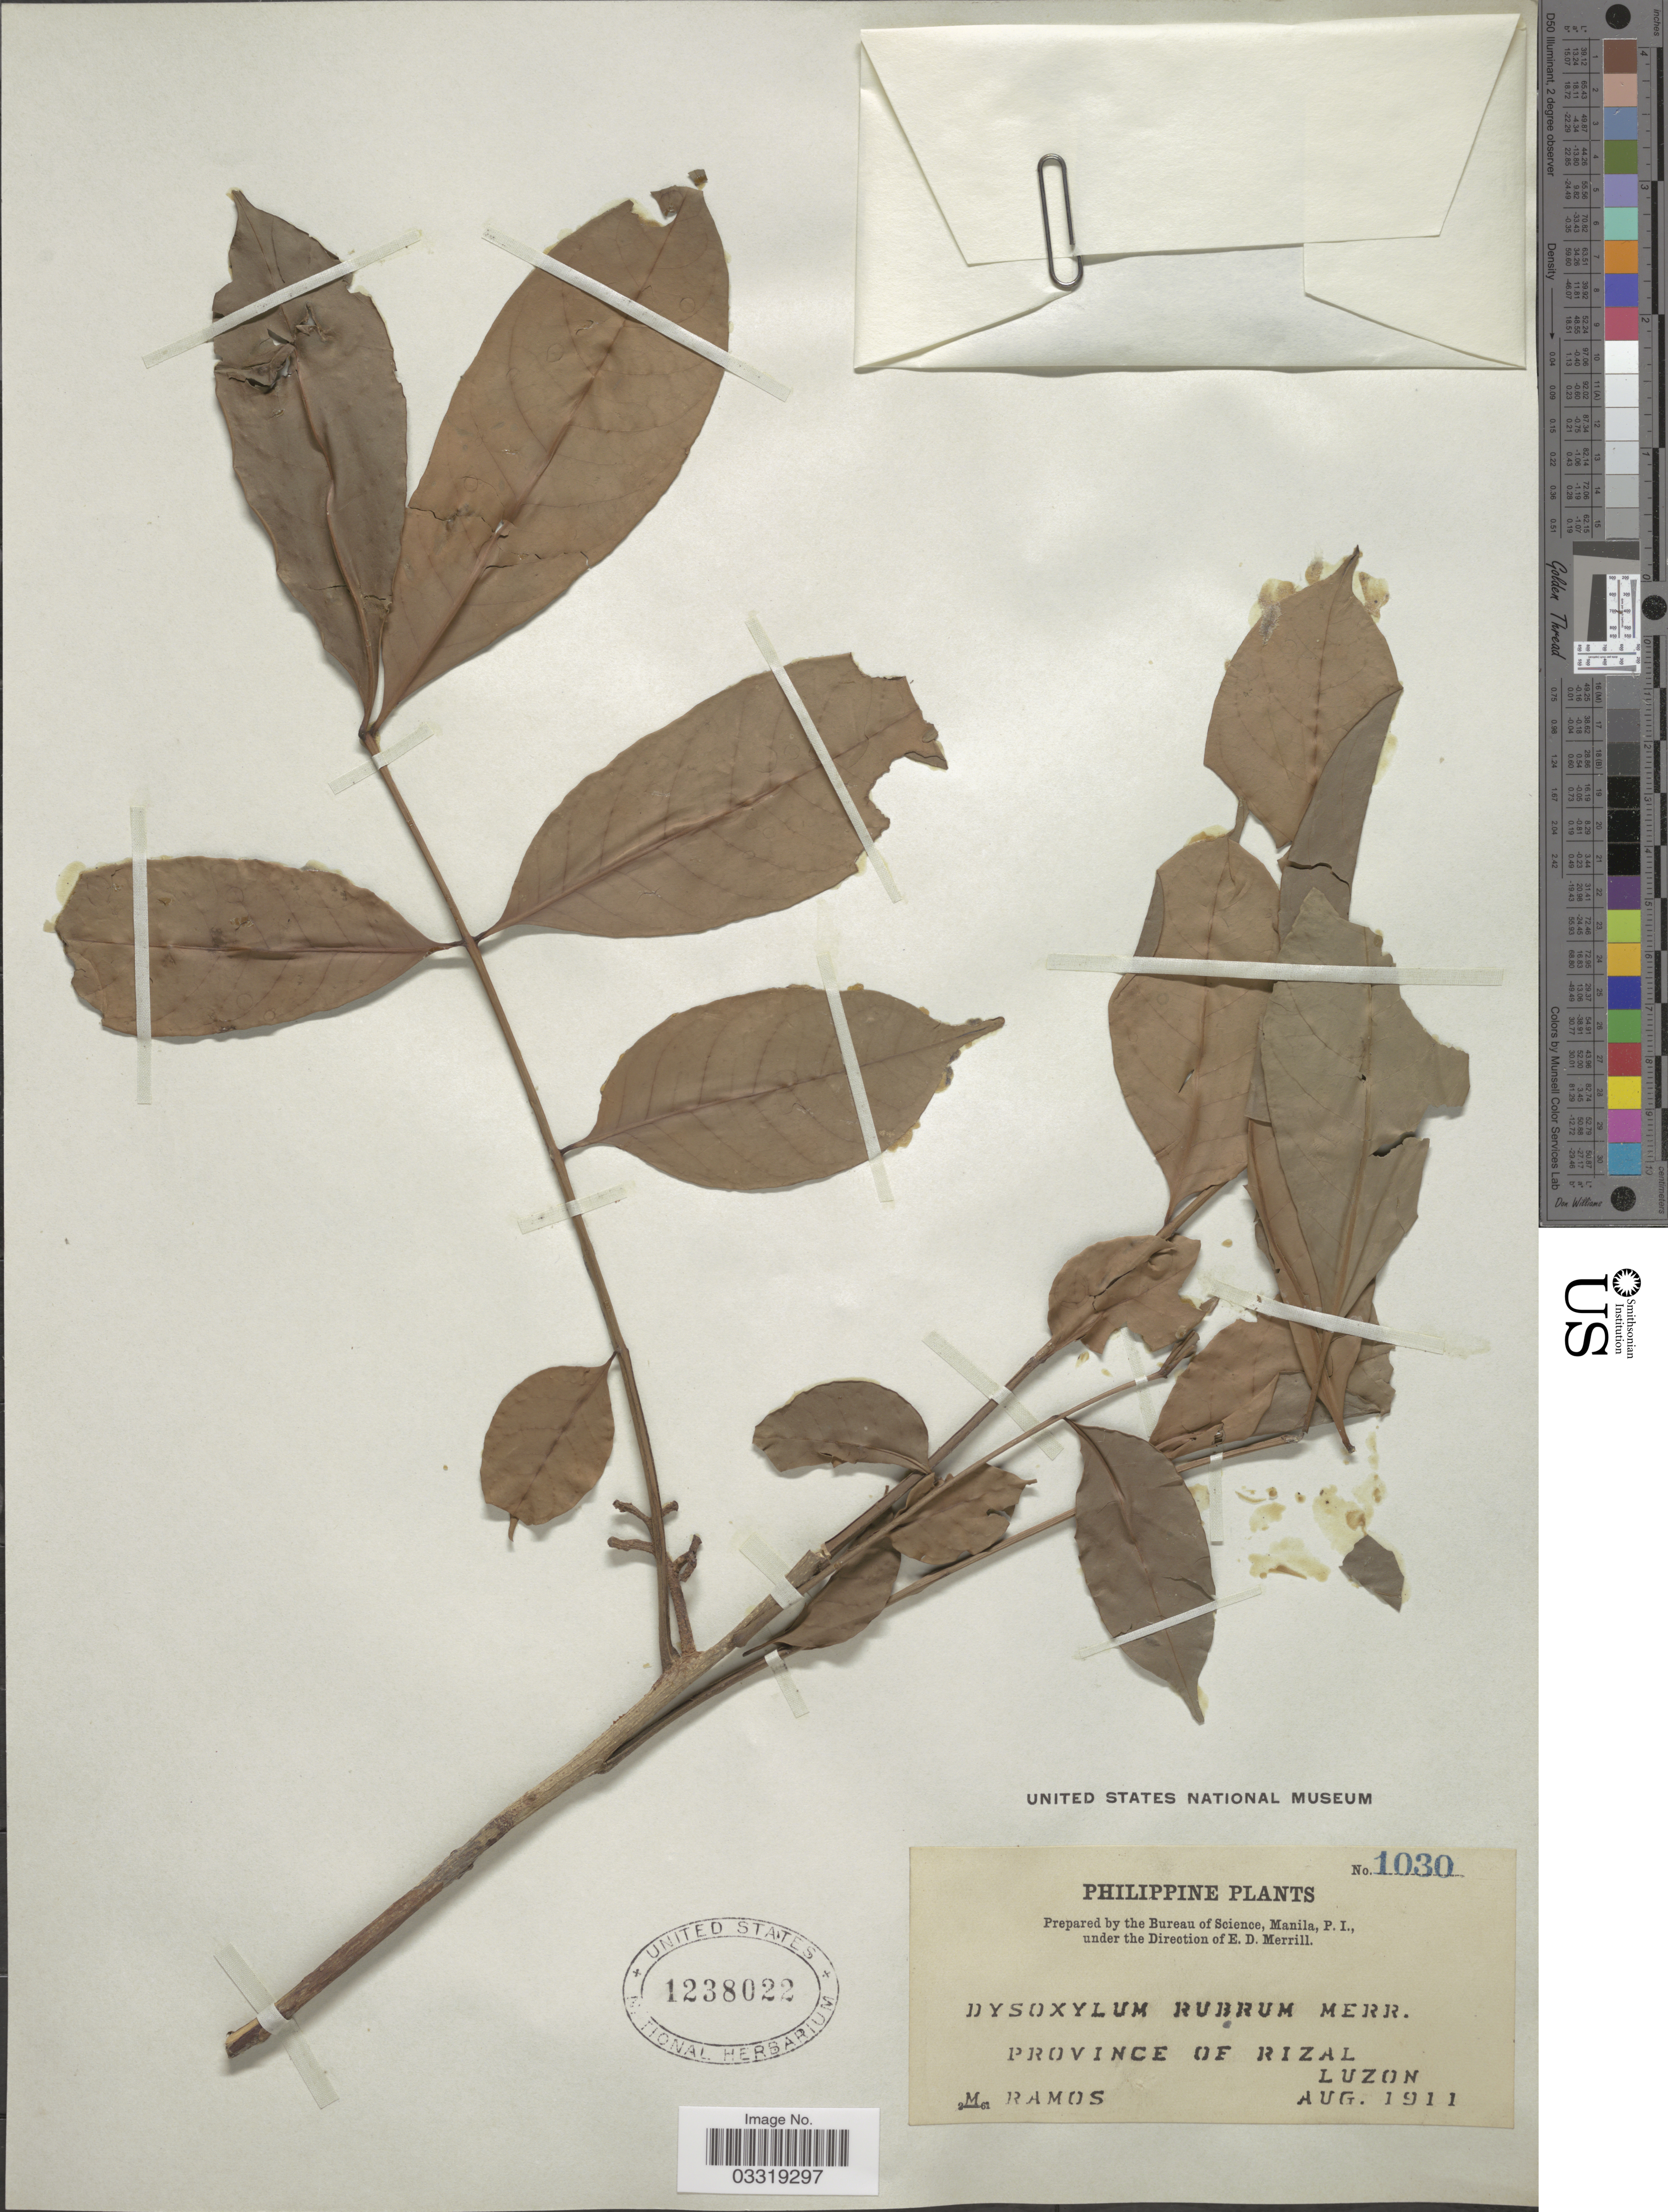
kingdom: Plantae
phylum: Tracheophyta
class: Magnoliopsida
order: Sapindales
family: Meliaceae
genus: Goniocheton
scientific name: Goniocheton arborescens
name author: Blume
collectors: M. Ramos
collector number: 1030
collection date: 1911-08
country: Philippines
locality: Province of Rizal, Luzon.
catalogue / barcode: US 1238022